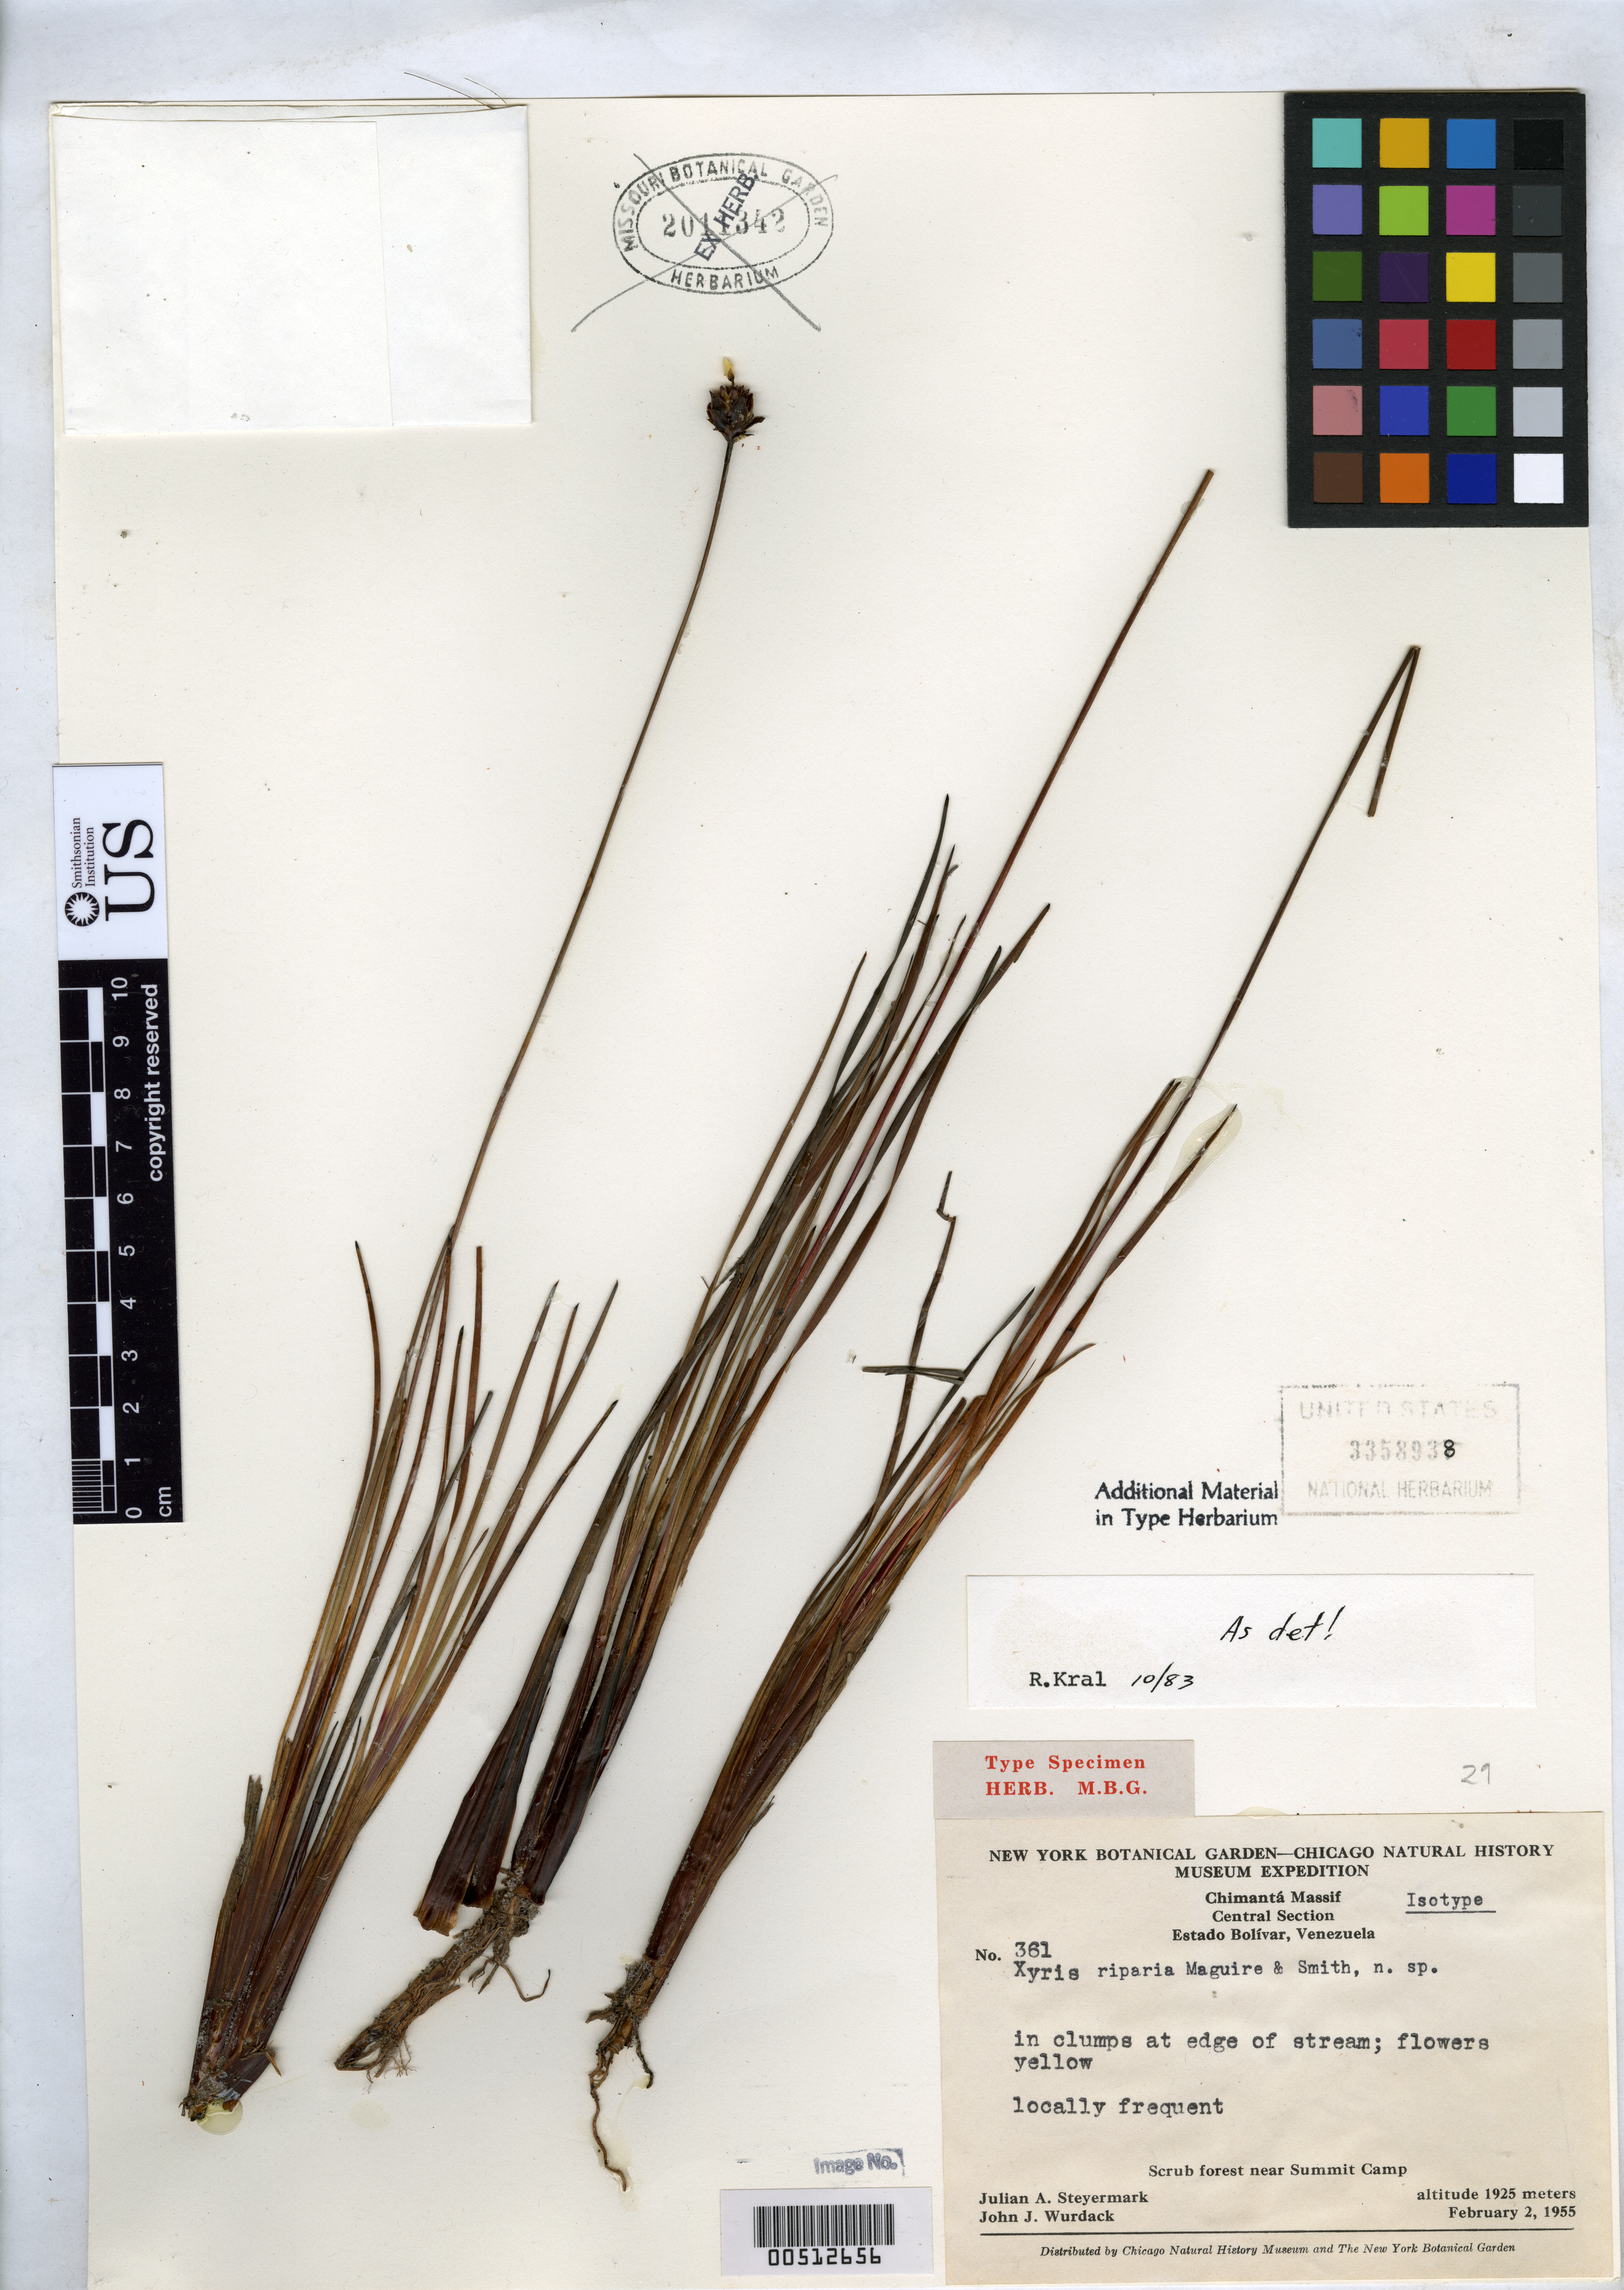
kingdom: Plantae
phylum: Tracheophyta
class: Liliopsida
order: Poales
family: Xyridaceae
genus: Xyris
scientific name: Xyris riparia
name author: Maguire & L.B. Sm.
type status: Isotype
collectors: J. Steyermark & J. J. Wurdack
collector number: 361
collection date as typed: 02 Feb 1955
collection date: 1955-02-02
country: Venezuela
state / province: Bolivar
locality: Chimanta Massif, central section.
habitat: In clumps at edge of stream. Scrub forest near summit camp.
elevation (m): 1925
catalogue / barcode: US 3358938